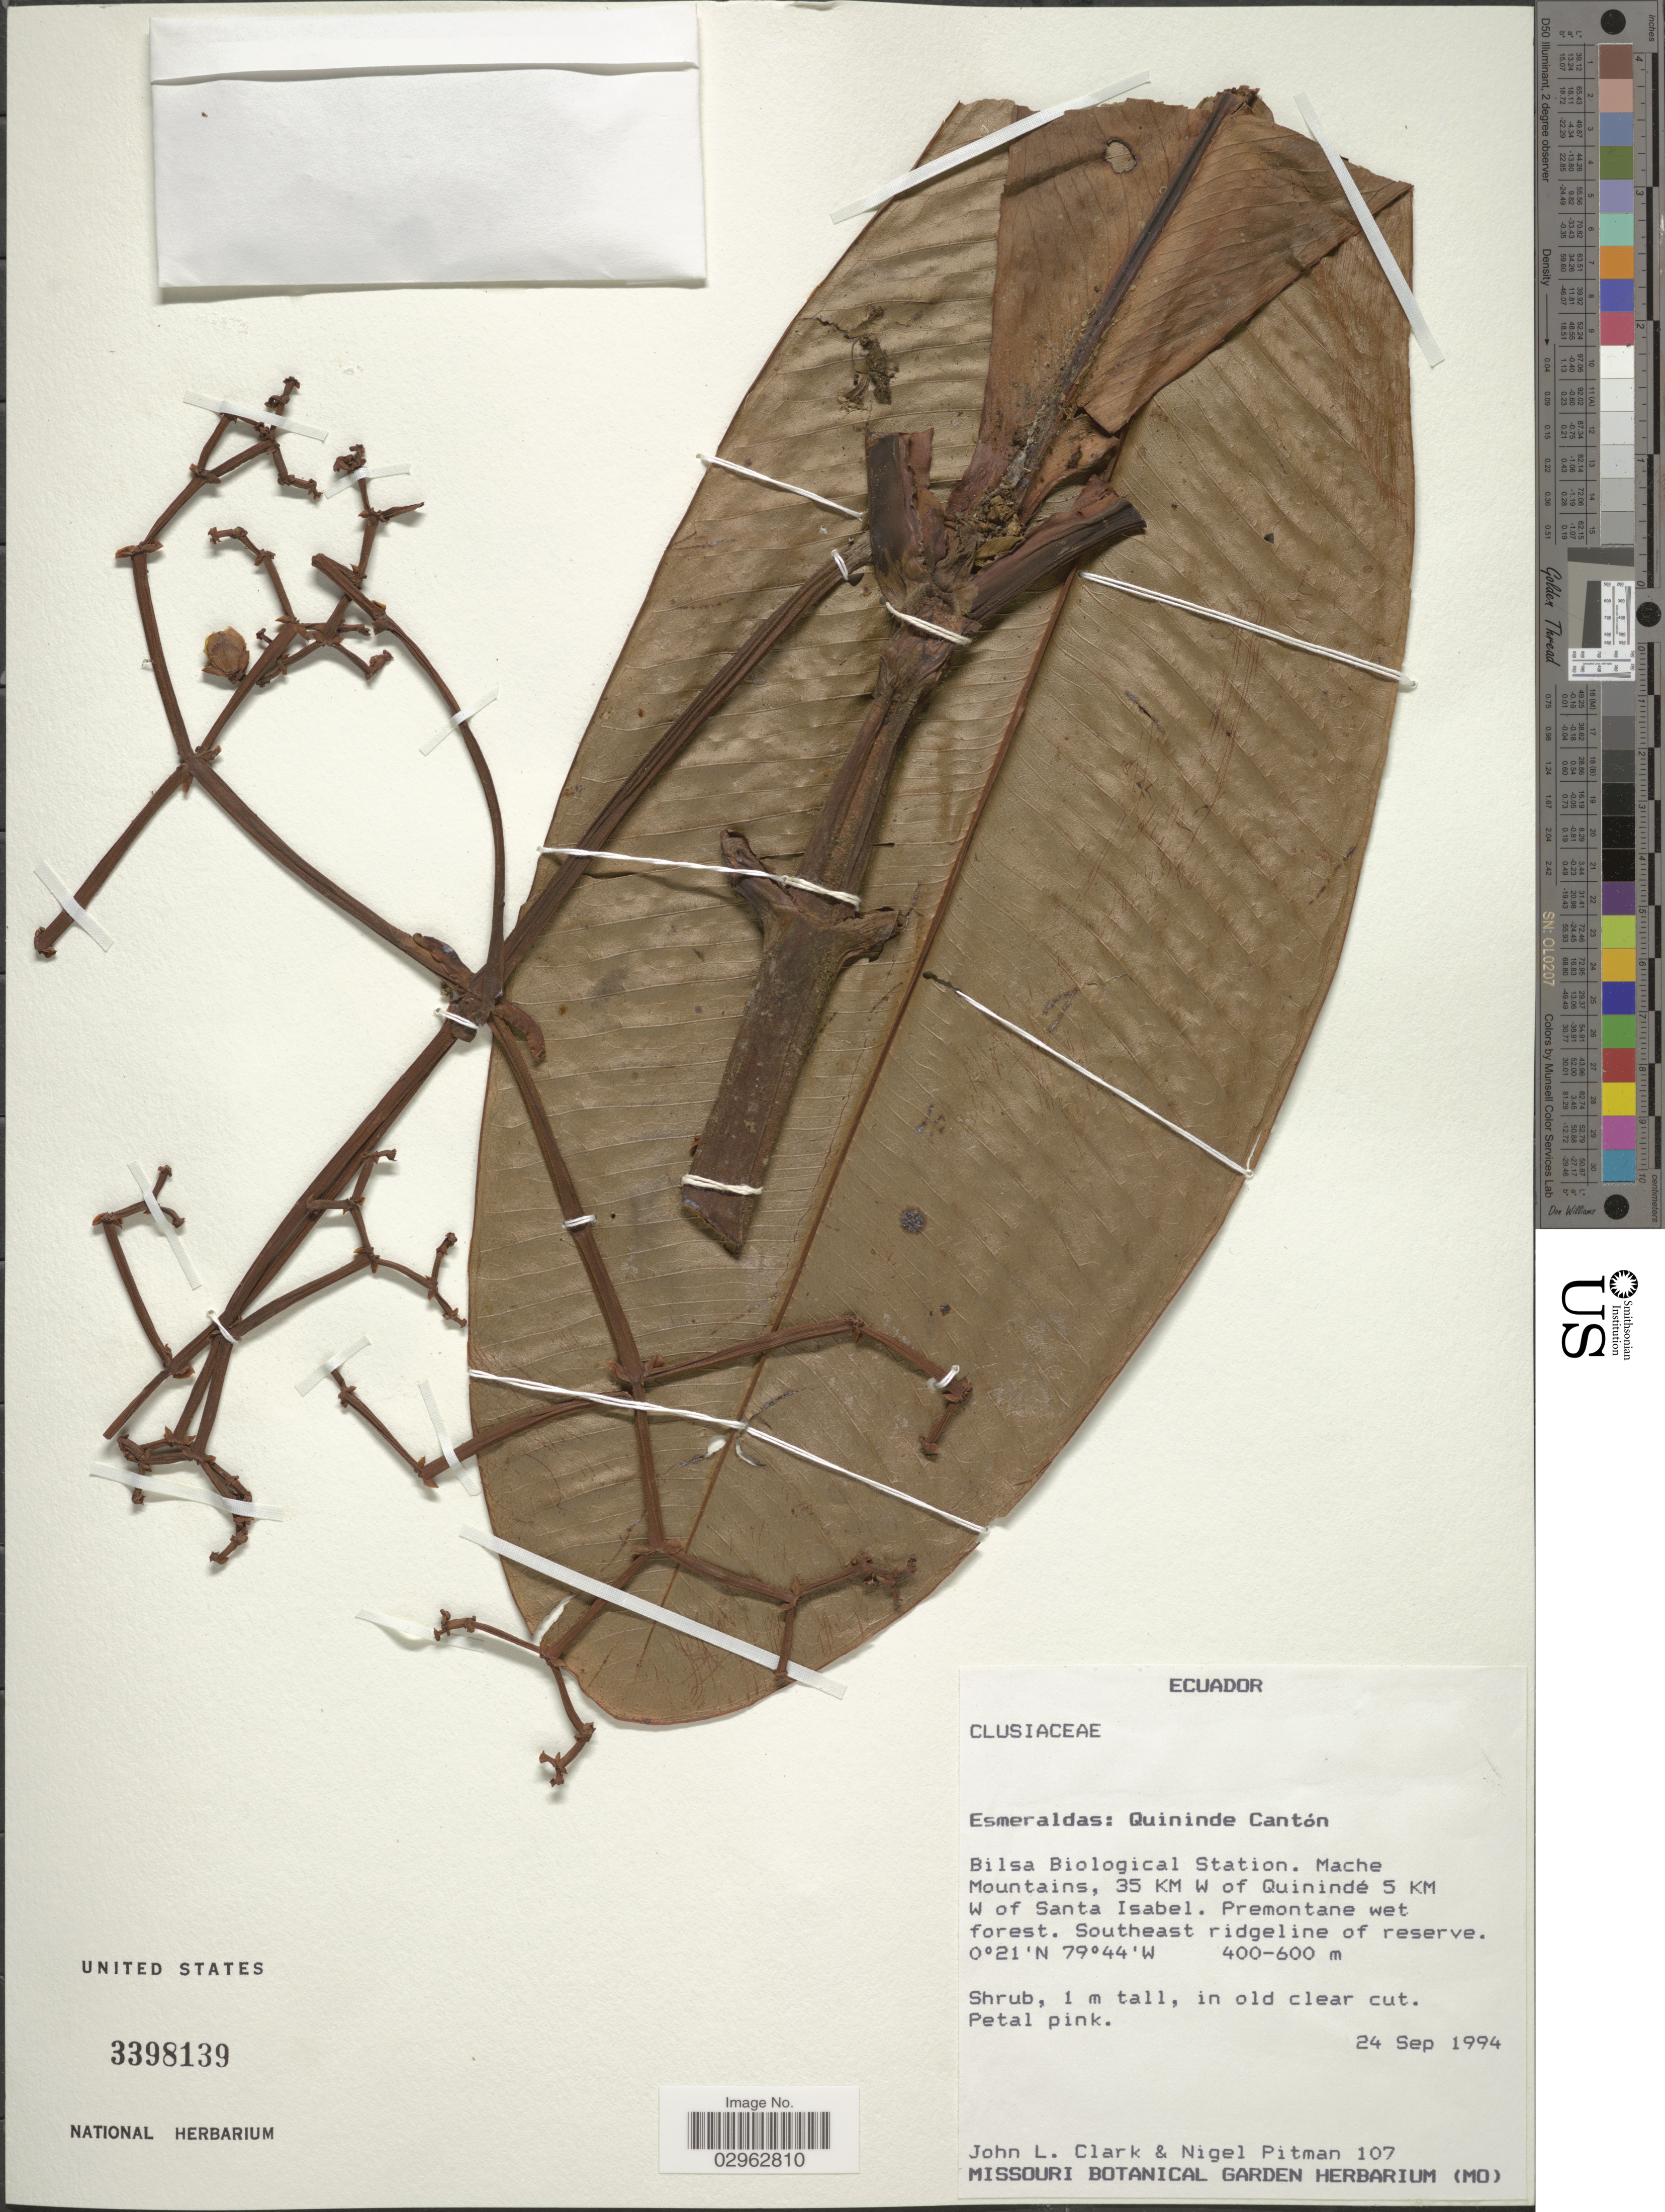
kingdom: Plantae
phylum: Tracheophyta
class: Magnoliopsida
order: Malpighiales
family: Clusiaceae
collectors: J. L. Clark & N. Pitman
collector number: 107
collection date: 1994-09-24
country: Ecuador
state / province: Esmeraldas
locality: Quininde Cantón. Bilsa Biological Station. Mache Mountains, 35 km W of Quinindé 5 km W of Santa Isabel. Southeast of ridgeline of reserve.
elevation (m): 400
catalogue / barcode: US 3398139